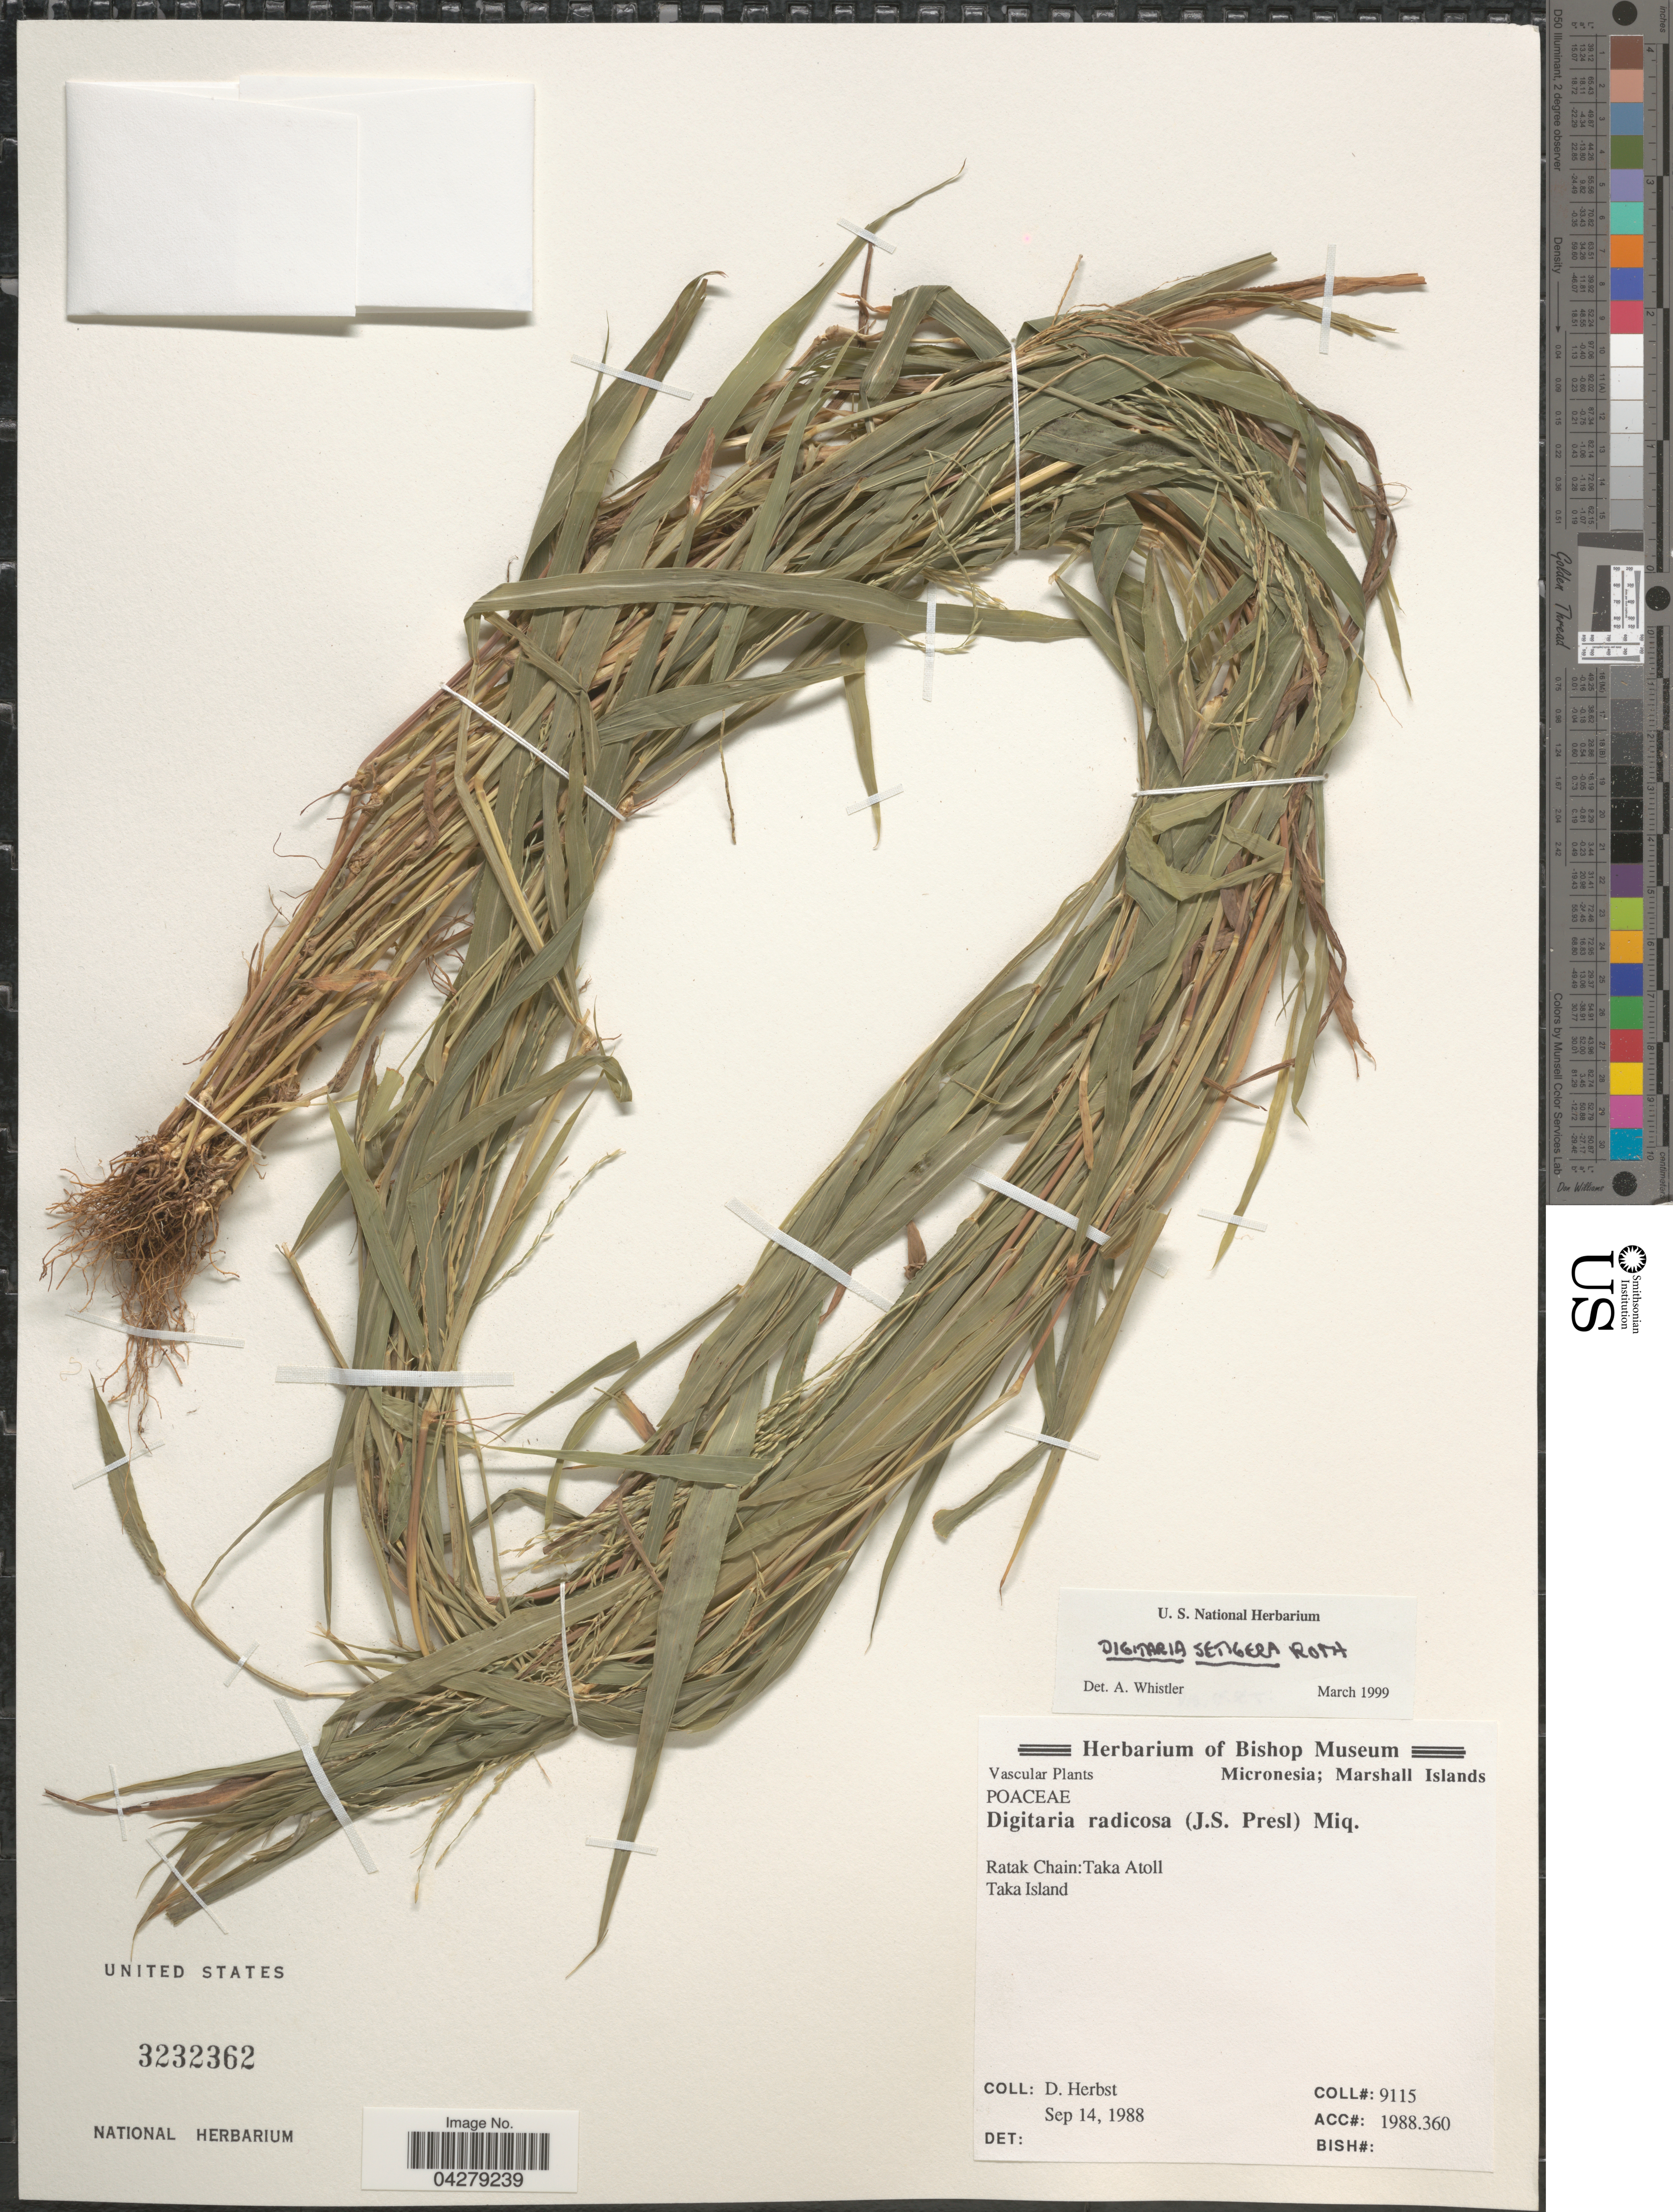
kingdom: Plantae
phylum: Tracheophyta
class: Liliopsida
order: Poales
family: Poaceae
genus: Digitaria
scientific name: Digitaria setigera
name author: Roth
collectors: D. Herbst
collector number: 9115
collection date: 1988-09-14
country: Marshall Islands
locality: Ratak Chain:Taka Atoll. Taka Island.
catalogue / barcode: US 3232362